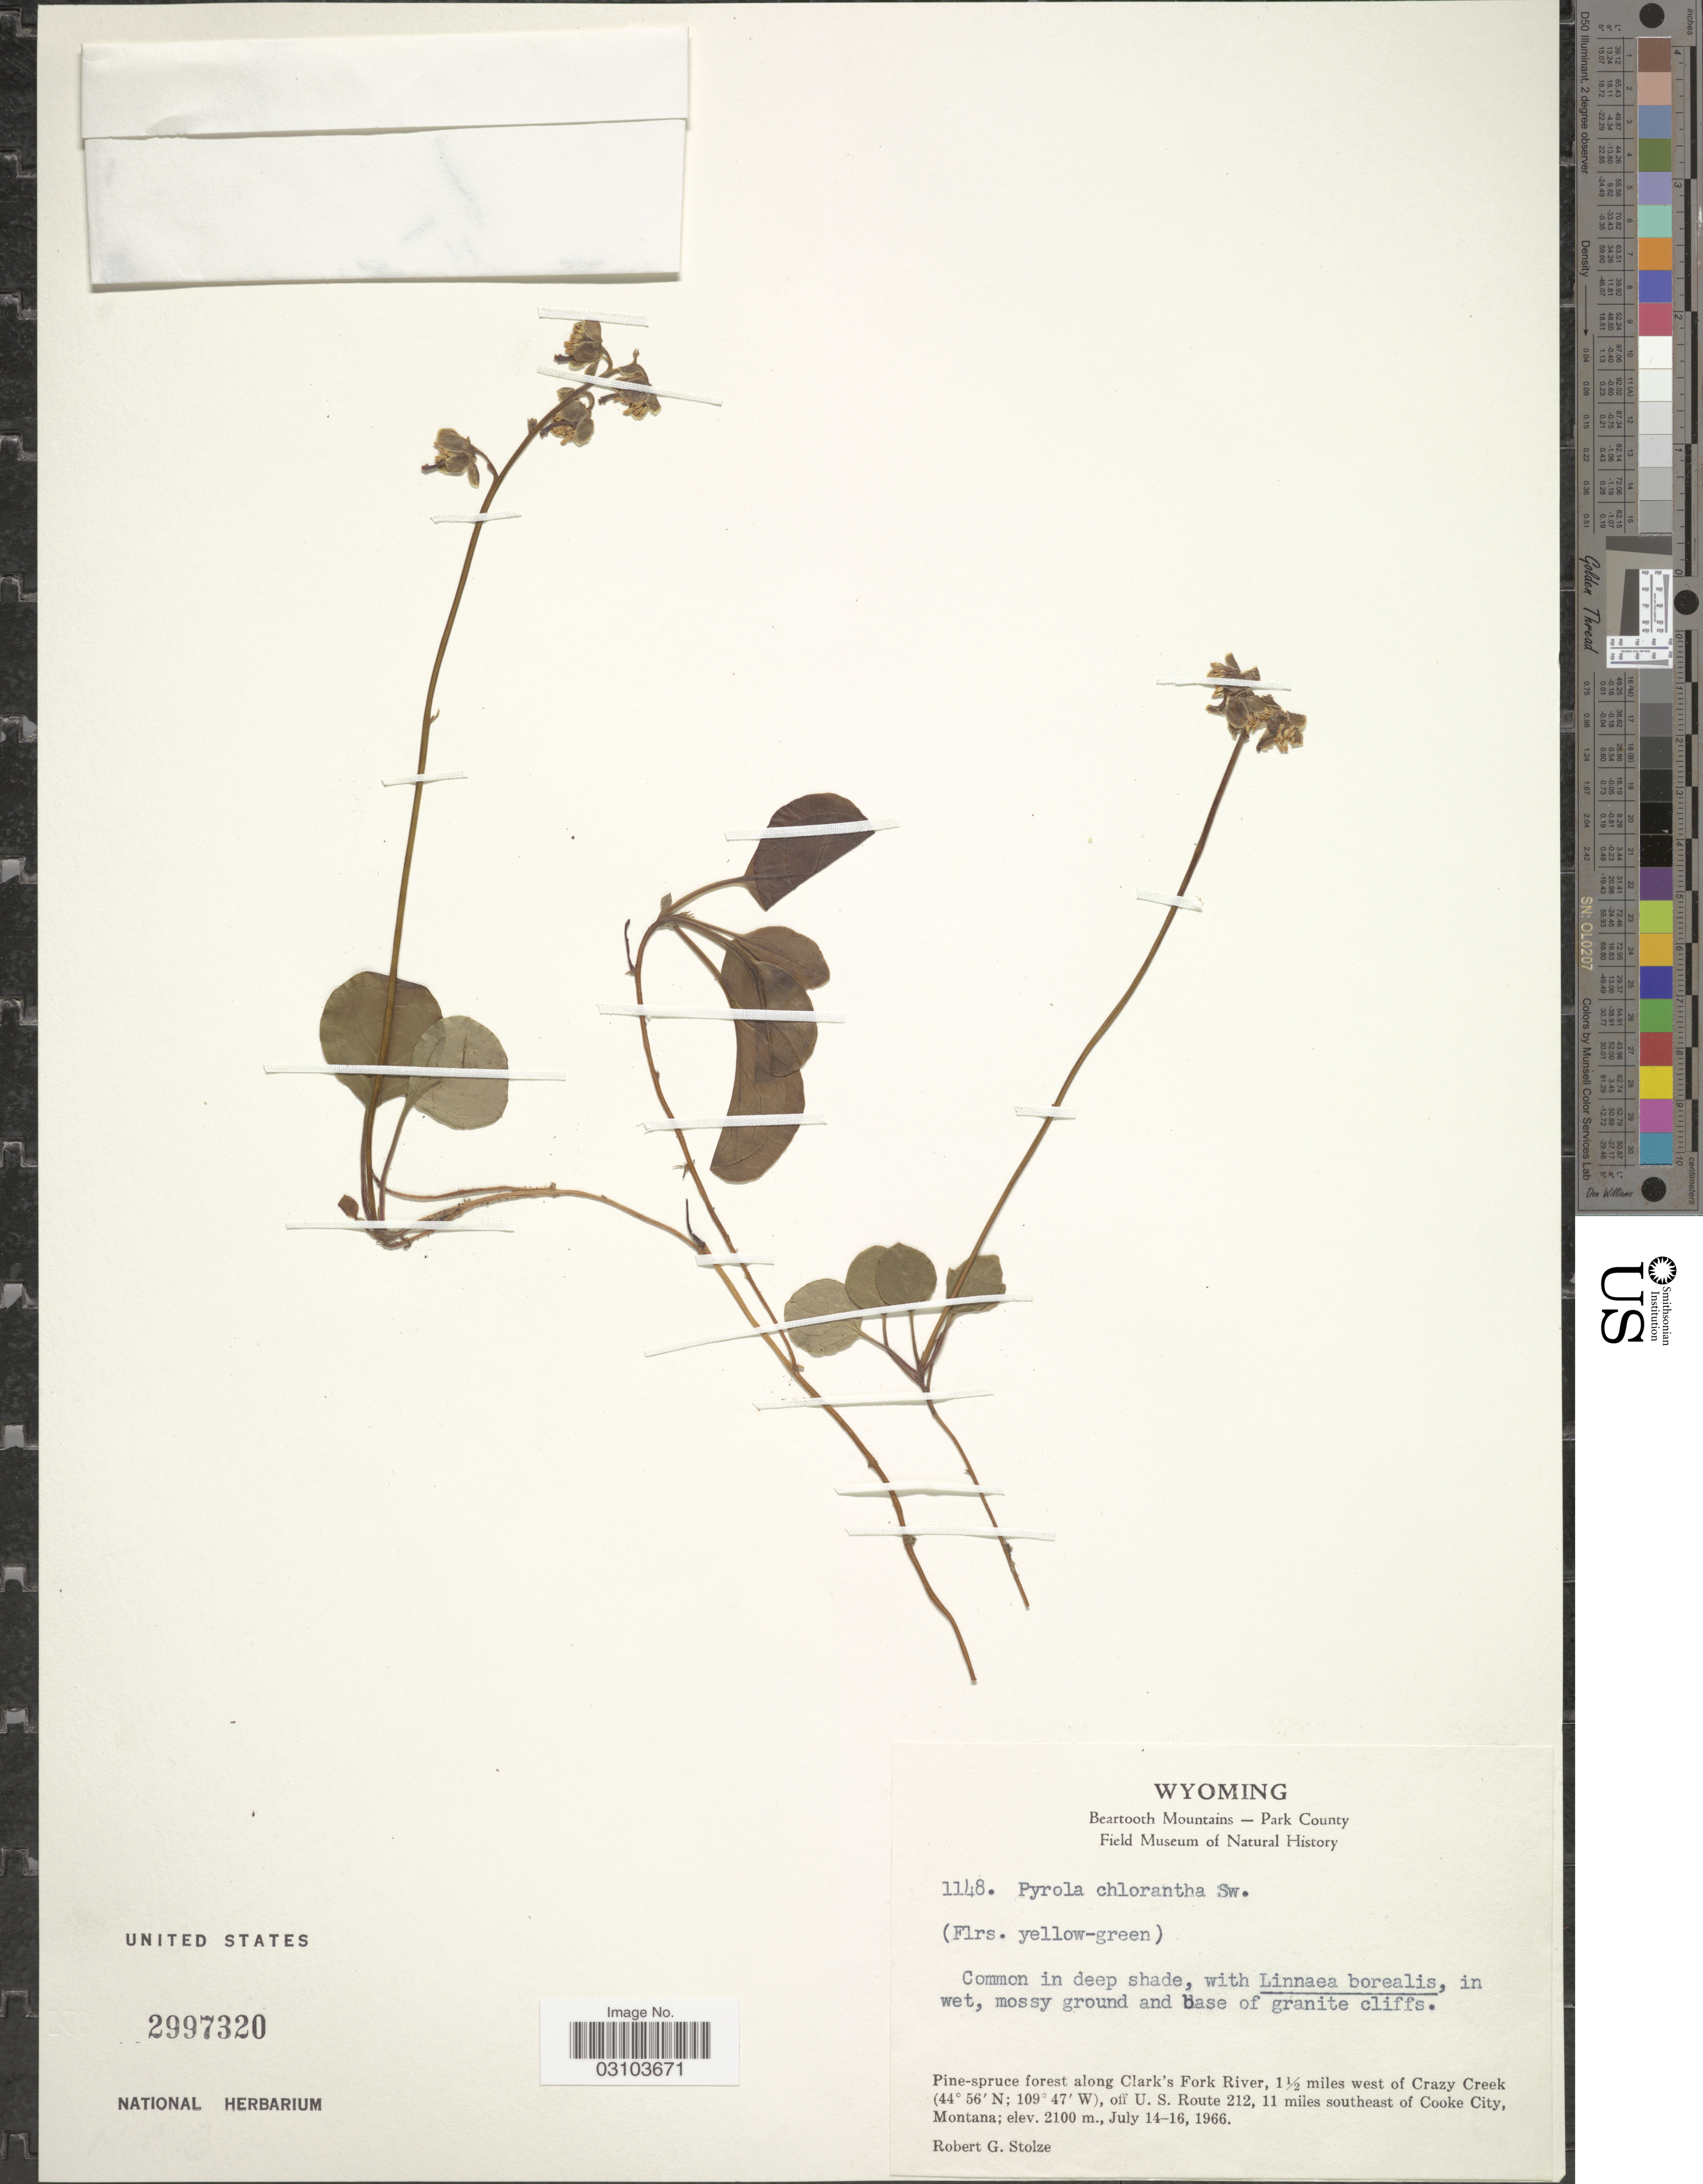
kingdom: Plantae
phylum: Tracheophyta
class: Magnoliopsida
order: Ericales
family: Ericaceae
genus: Pyrola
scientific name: Pyrola chlorantha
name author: Schweigg.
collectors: R. G. Stolze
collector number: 1148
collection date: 1966-07-14/1966-07-16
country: United States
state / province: Wyoming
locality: Beartooth Mountains - Park County. Pine-spruce forest along Clark's Fork River, 1½ miles west of Crazy Creek, off U. S. Route 212, 11 miles southeast of Cooke City, Montana.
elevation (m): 2100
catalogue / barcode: US 2997320